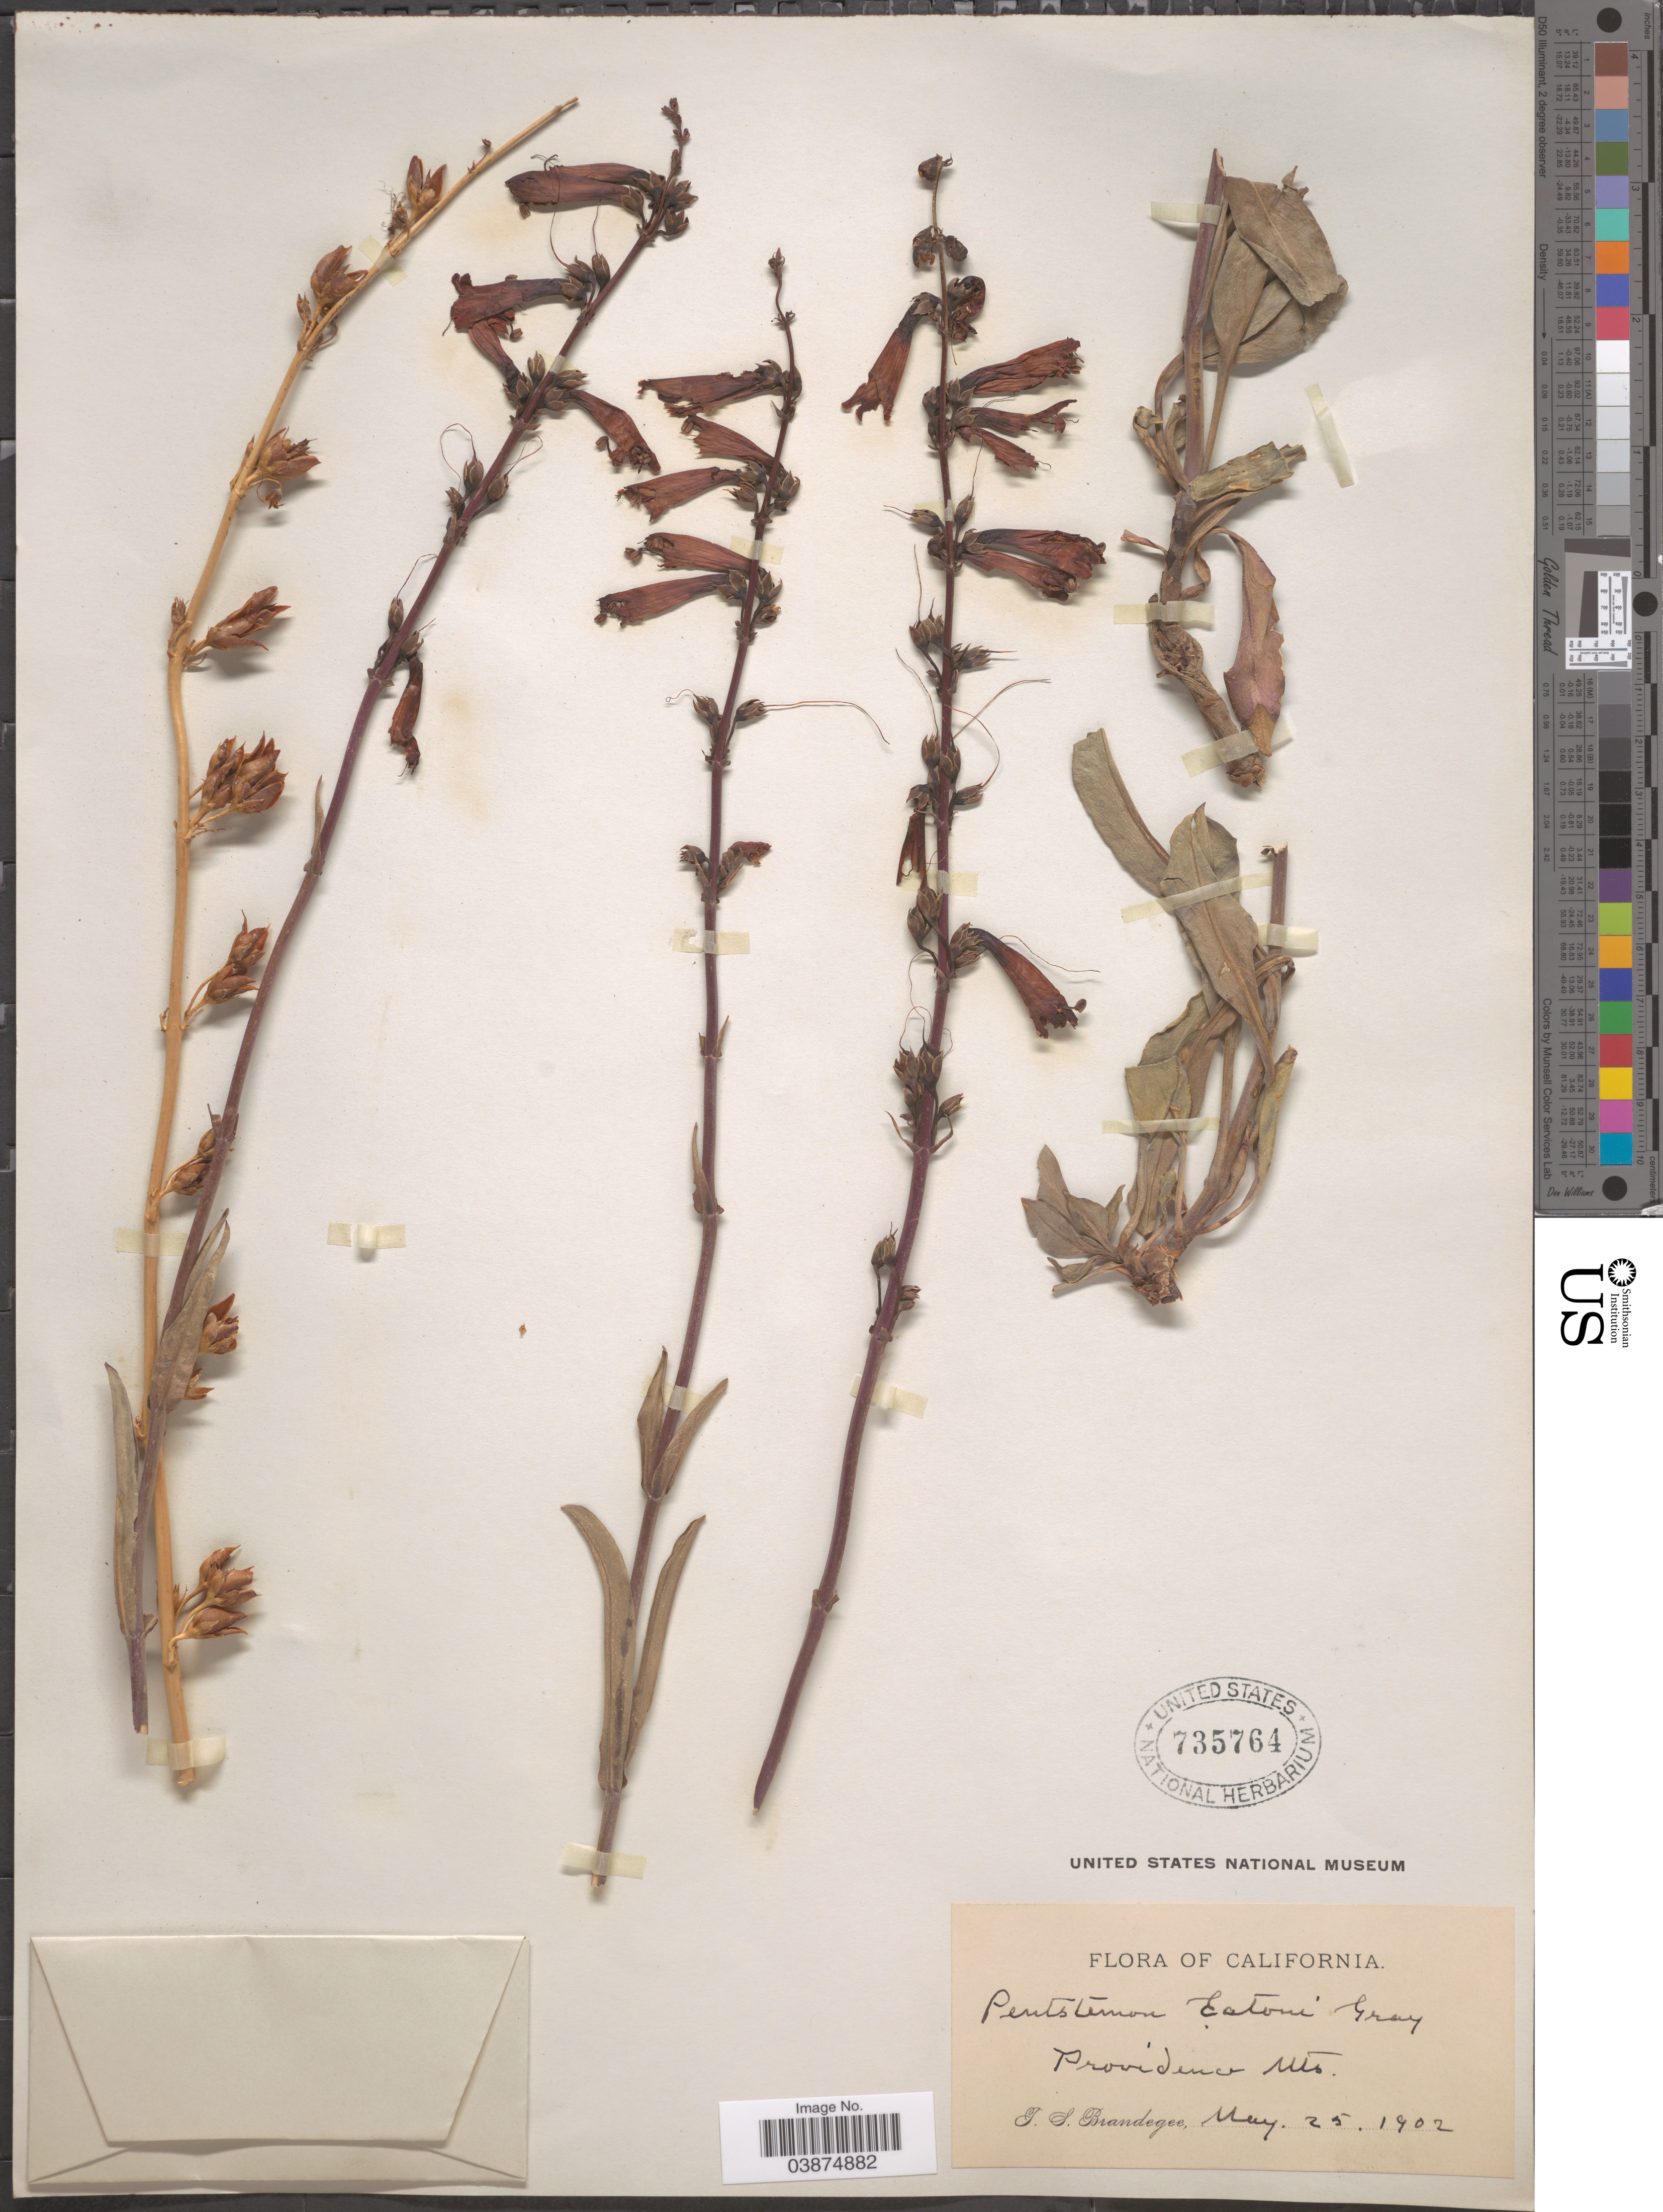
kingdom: Plantae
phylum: Tracheophyta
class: Magnoliopsida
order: Lamiales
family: Plantaginaceae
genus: Penstemon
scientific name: Penstemon eatonii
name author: A. Gray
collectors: T. S. Brandegee (herbarium)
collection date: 1902-05-25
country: United States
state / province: California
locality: Providence Mts.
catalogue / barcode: US 735764